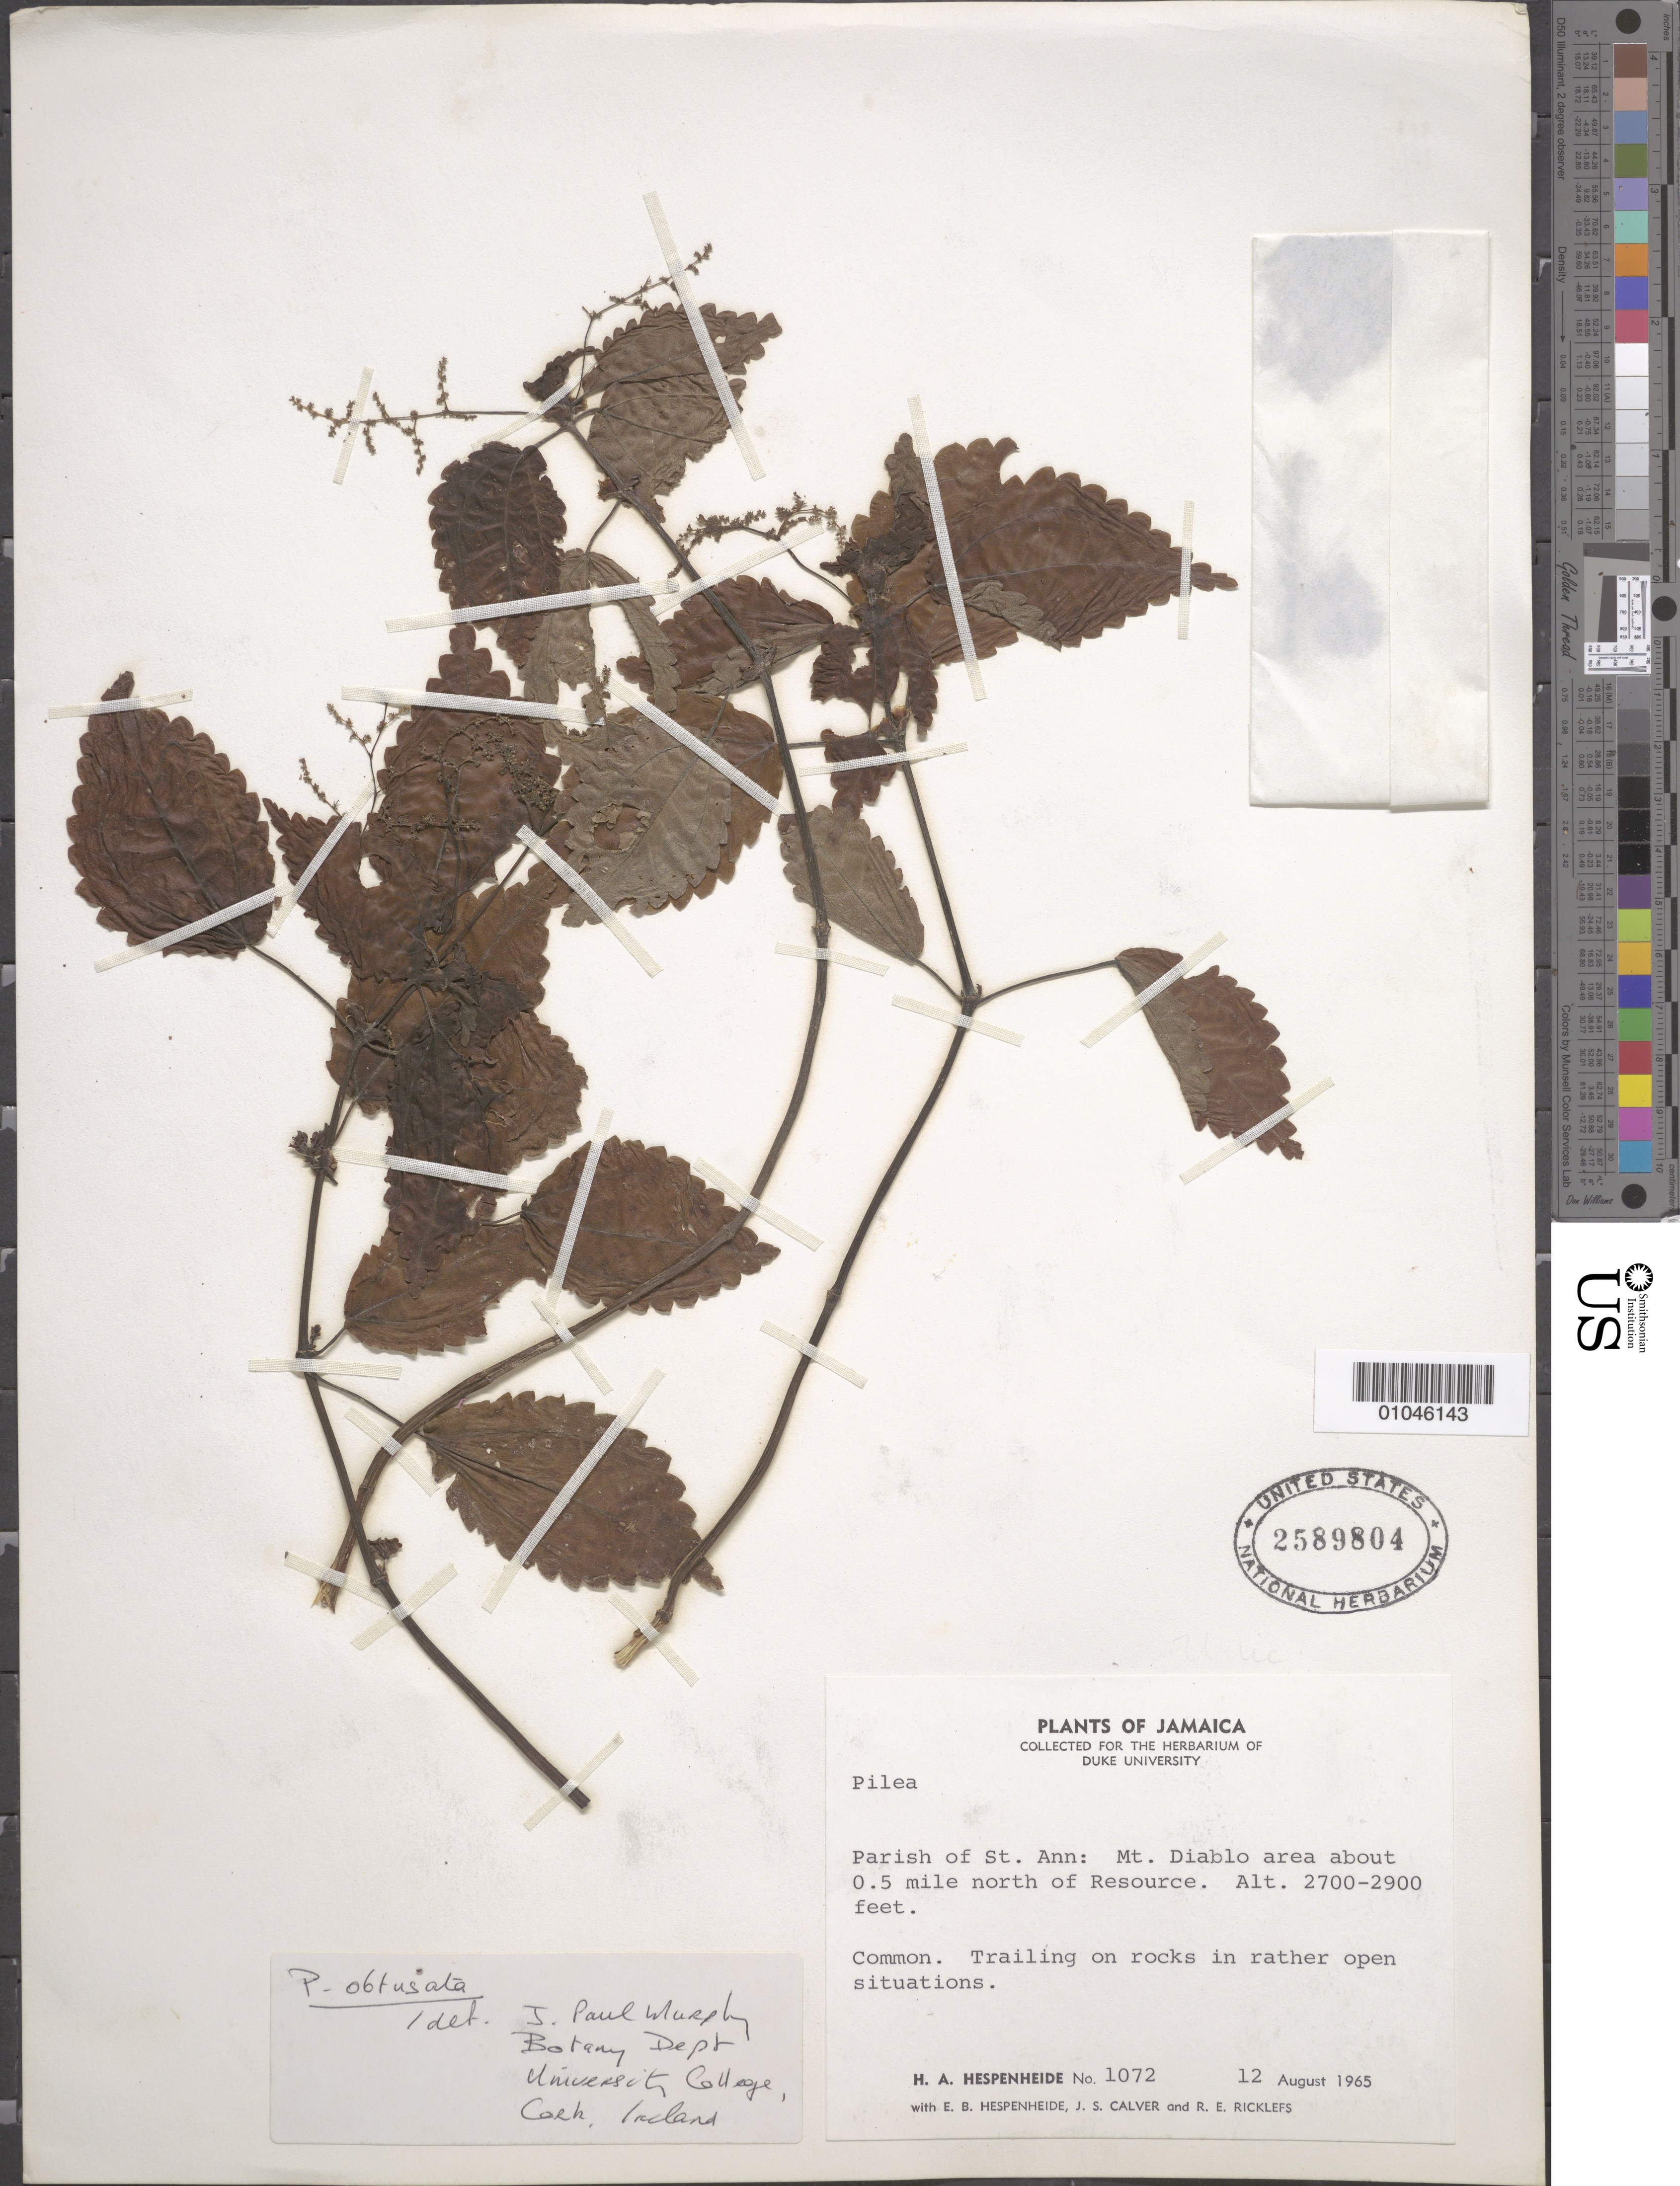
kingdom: Plantae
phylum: Tracheophyta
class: Magnoliopsida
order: Rosales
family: Urticaceae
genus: Pilea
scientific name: Pilea obtusata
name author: Liebm.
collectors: H. A. Hespenheide, E. Hespenheide, J. Calver & R. Ricklefs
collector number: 1072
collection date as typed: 12 Aug 1965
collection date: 1965-08-12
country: Jamaica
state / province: Saint Ann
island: Jamaica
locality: Parish of St. Ann: Mt. Diablo area about .5 mile N of Resource. Common, trailing on rocks in rather open situations.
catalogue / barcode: US 2589804